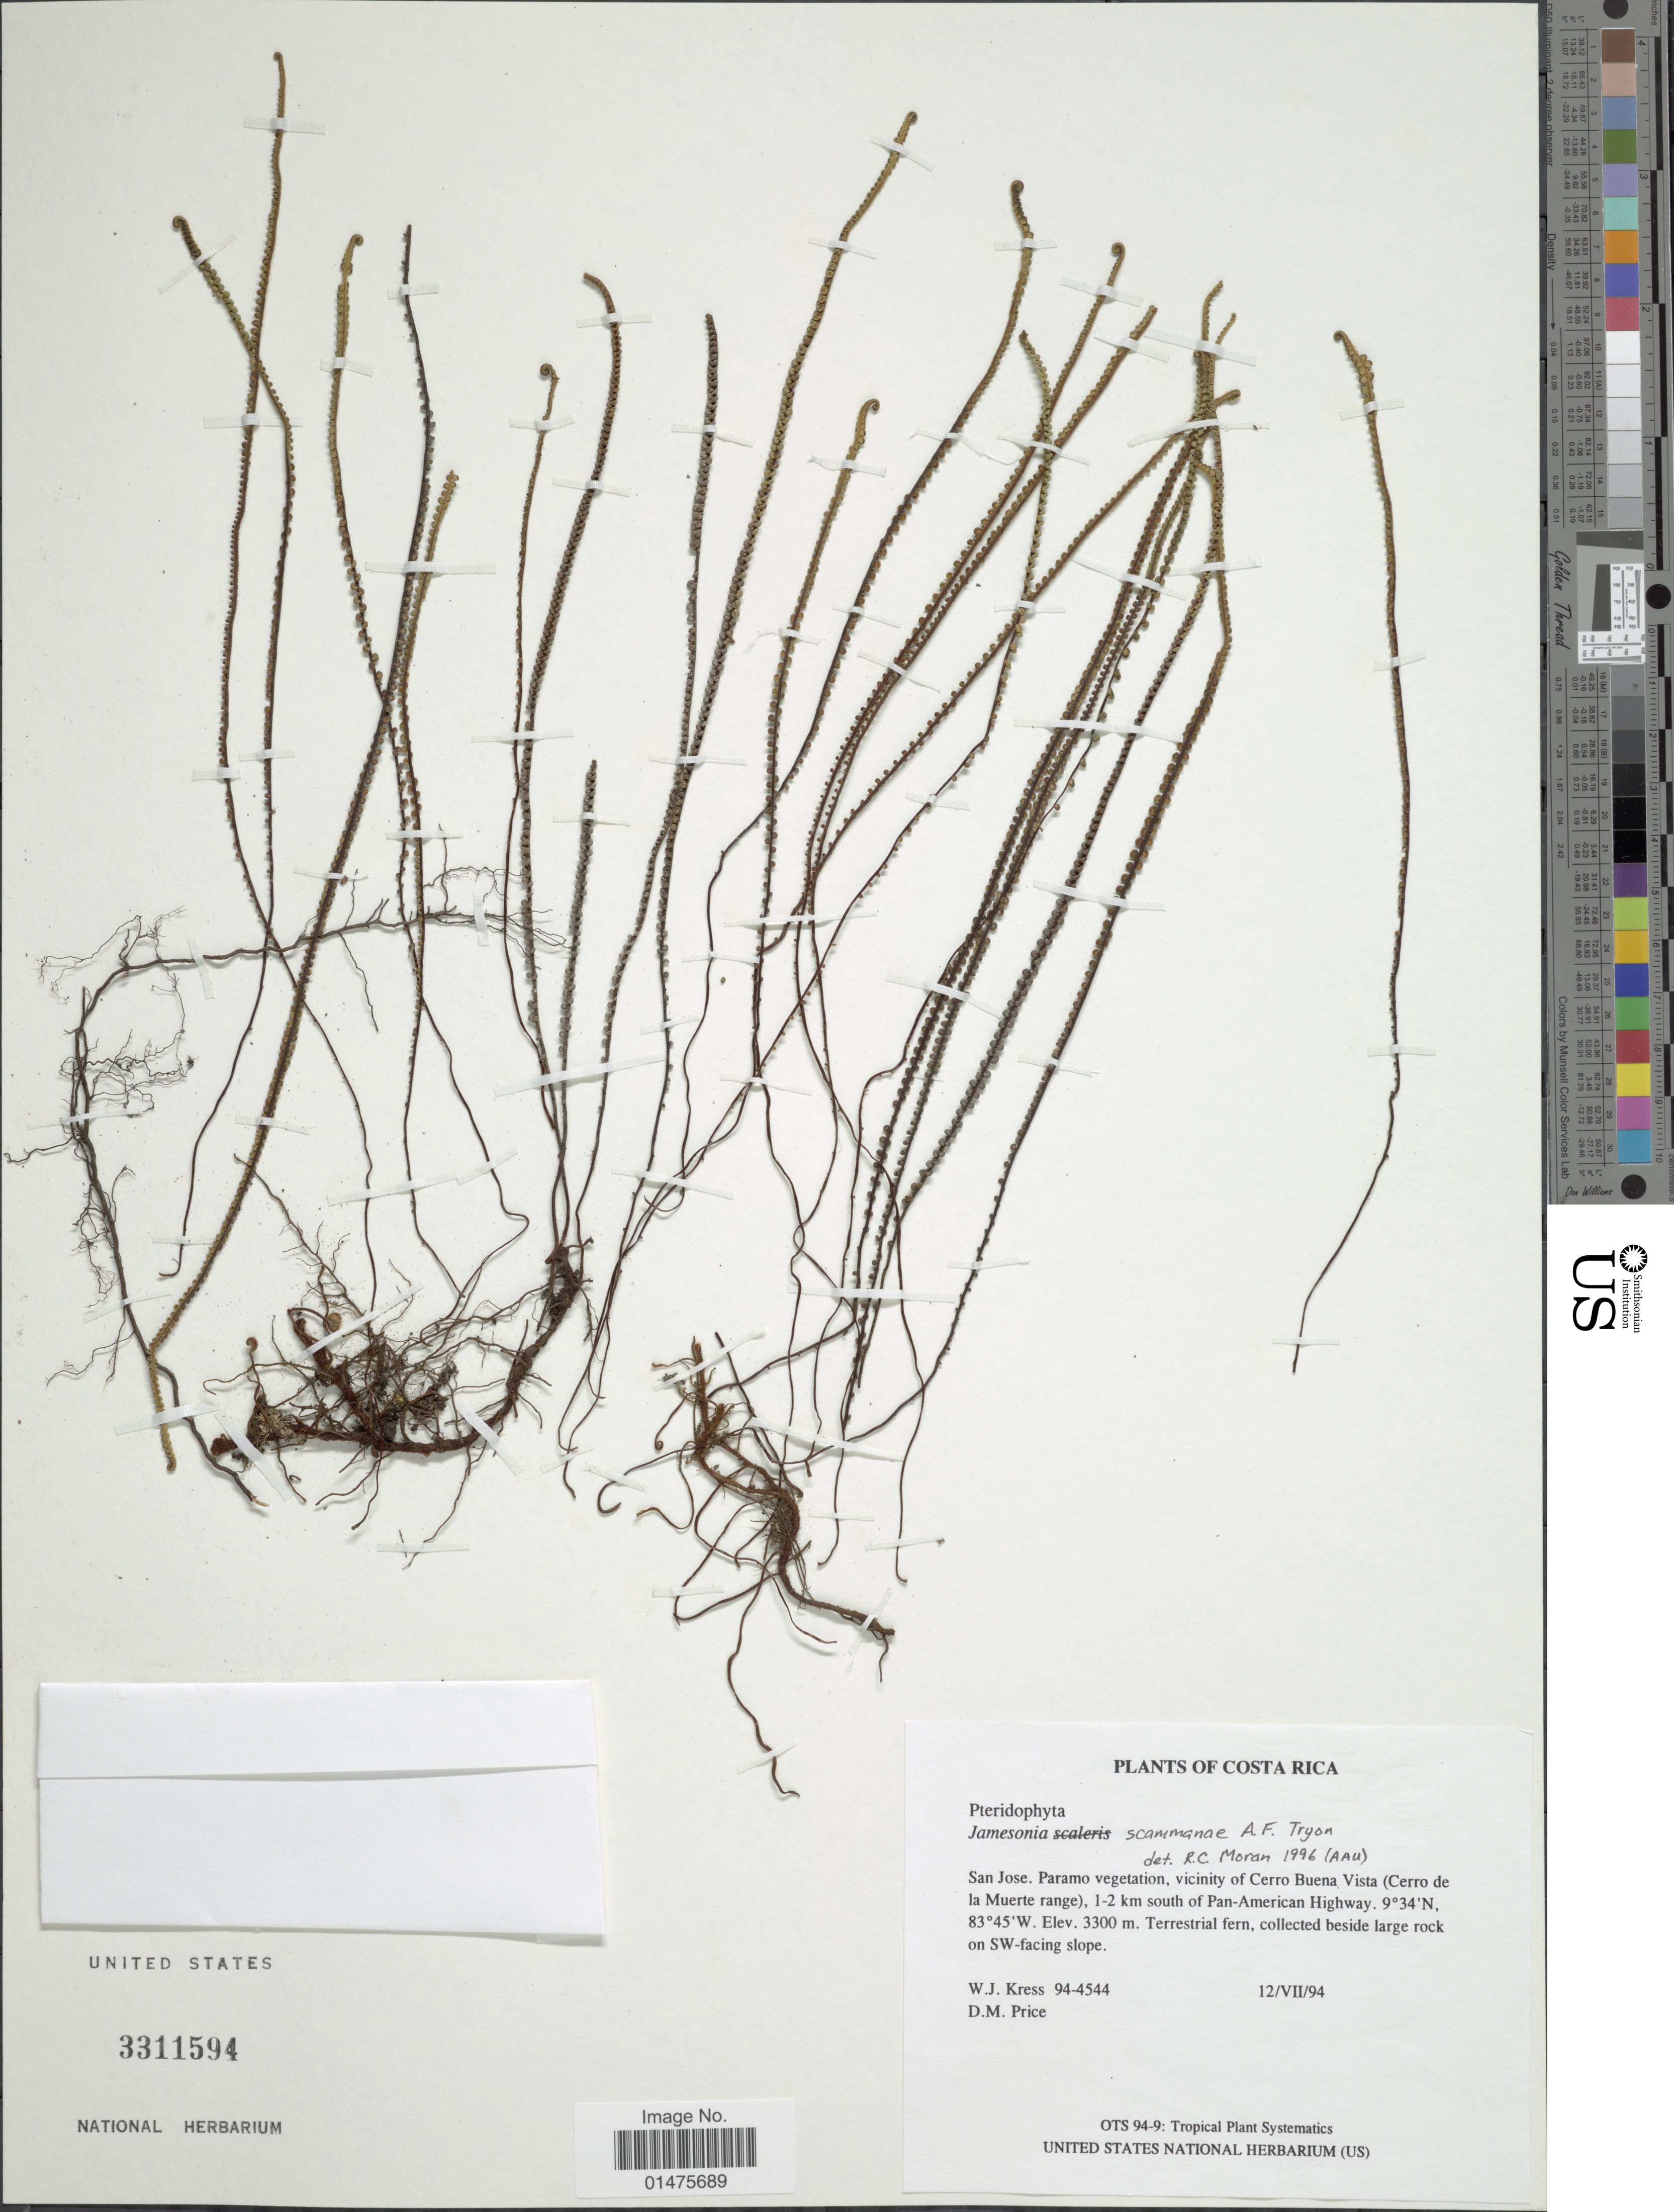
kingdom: Plantae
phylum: Tracheophyta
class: Polypodiopsida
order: Polypodiales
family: Pteridaceae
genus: Jamesonia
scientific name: Jamesonia scammanae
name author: A.F. Tryon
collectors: W. J. Kress & D. M. Price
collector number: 94-4544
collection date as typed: Transcribed d/m/y: 12/7/94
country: Costa Rica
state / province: San José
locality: Vicinity of Cerro Buena Vista (cerro de la Muerte range), 1-2 km south of Pan-American Highway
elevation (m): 3300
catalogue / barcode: US 3311594